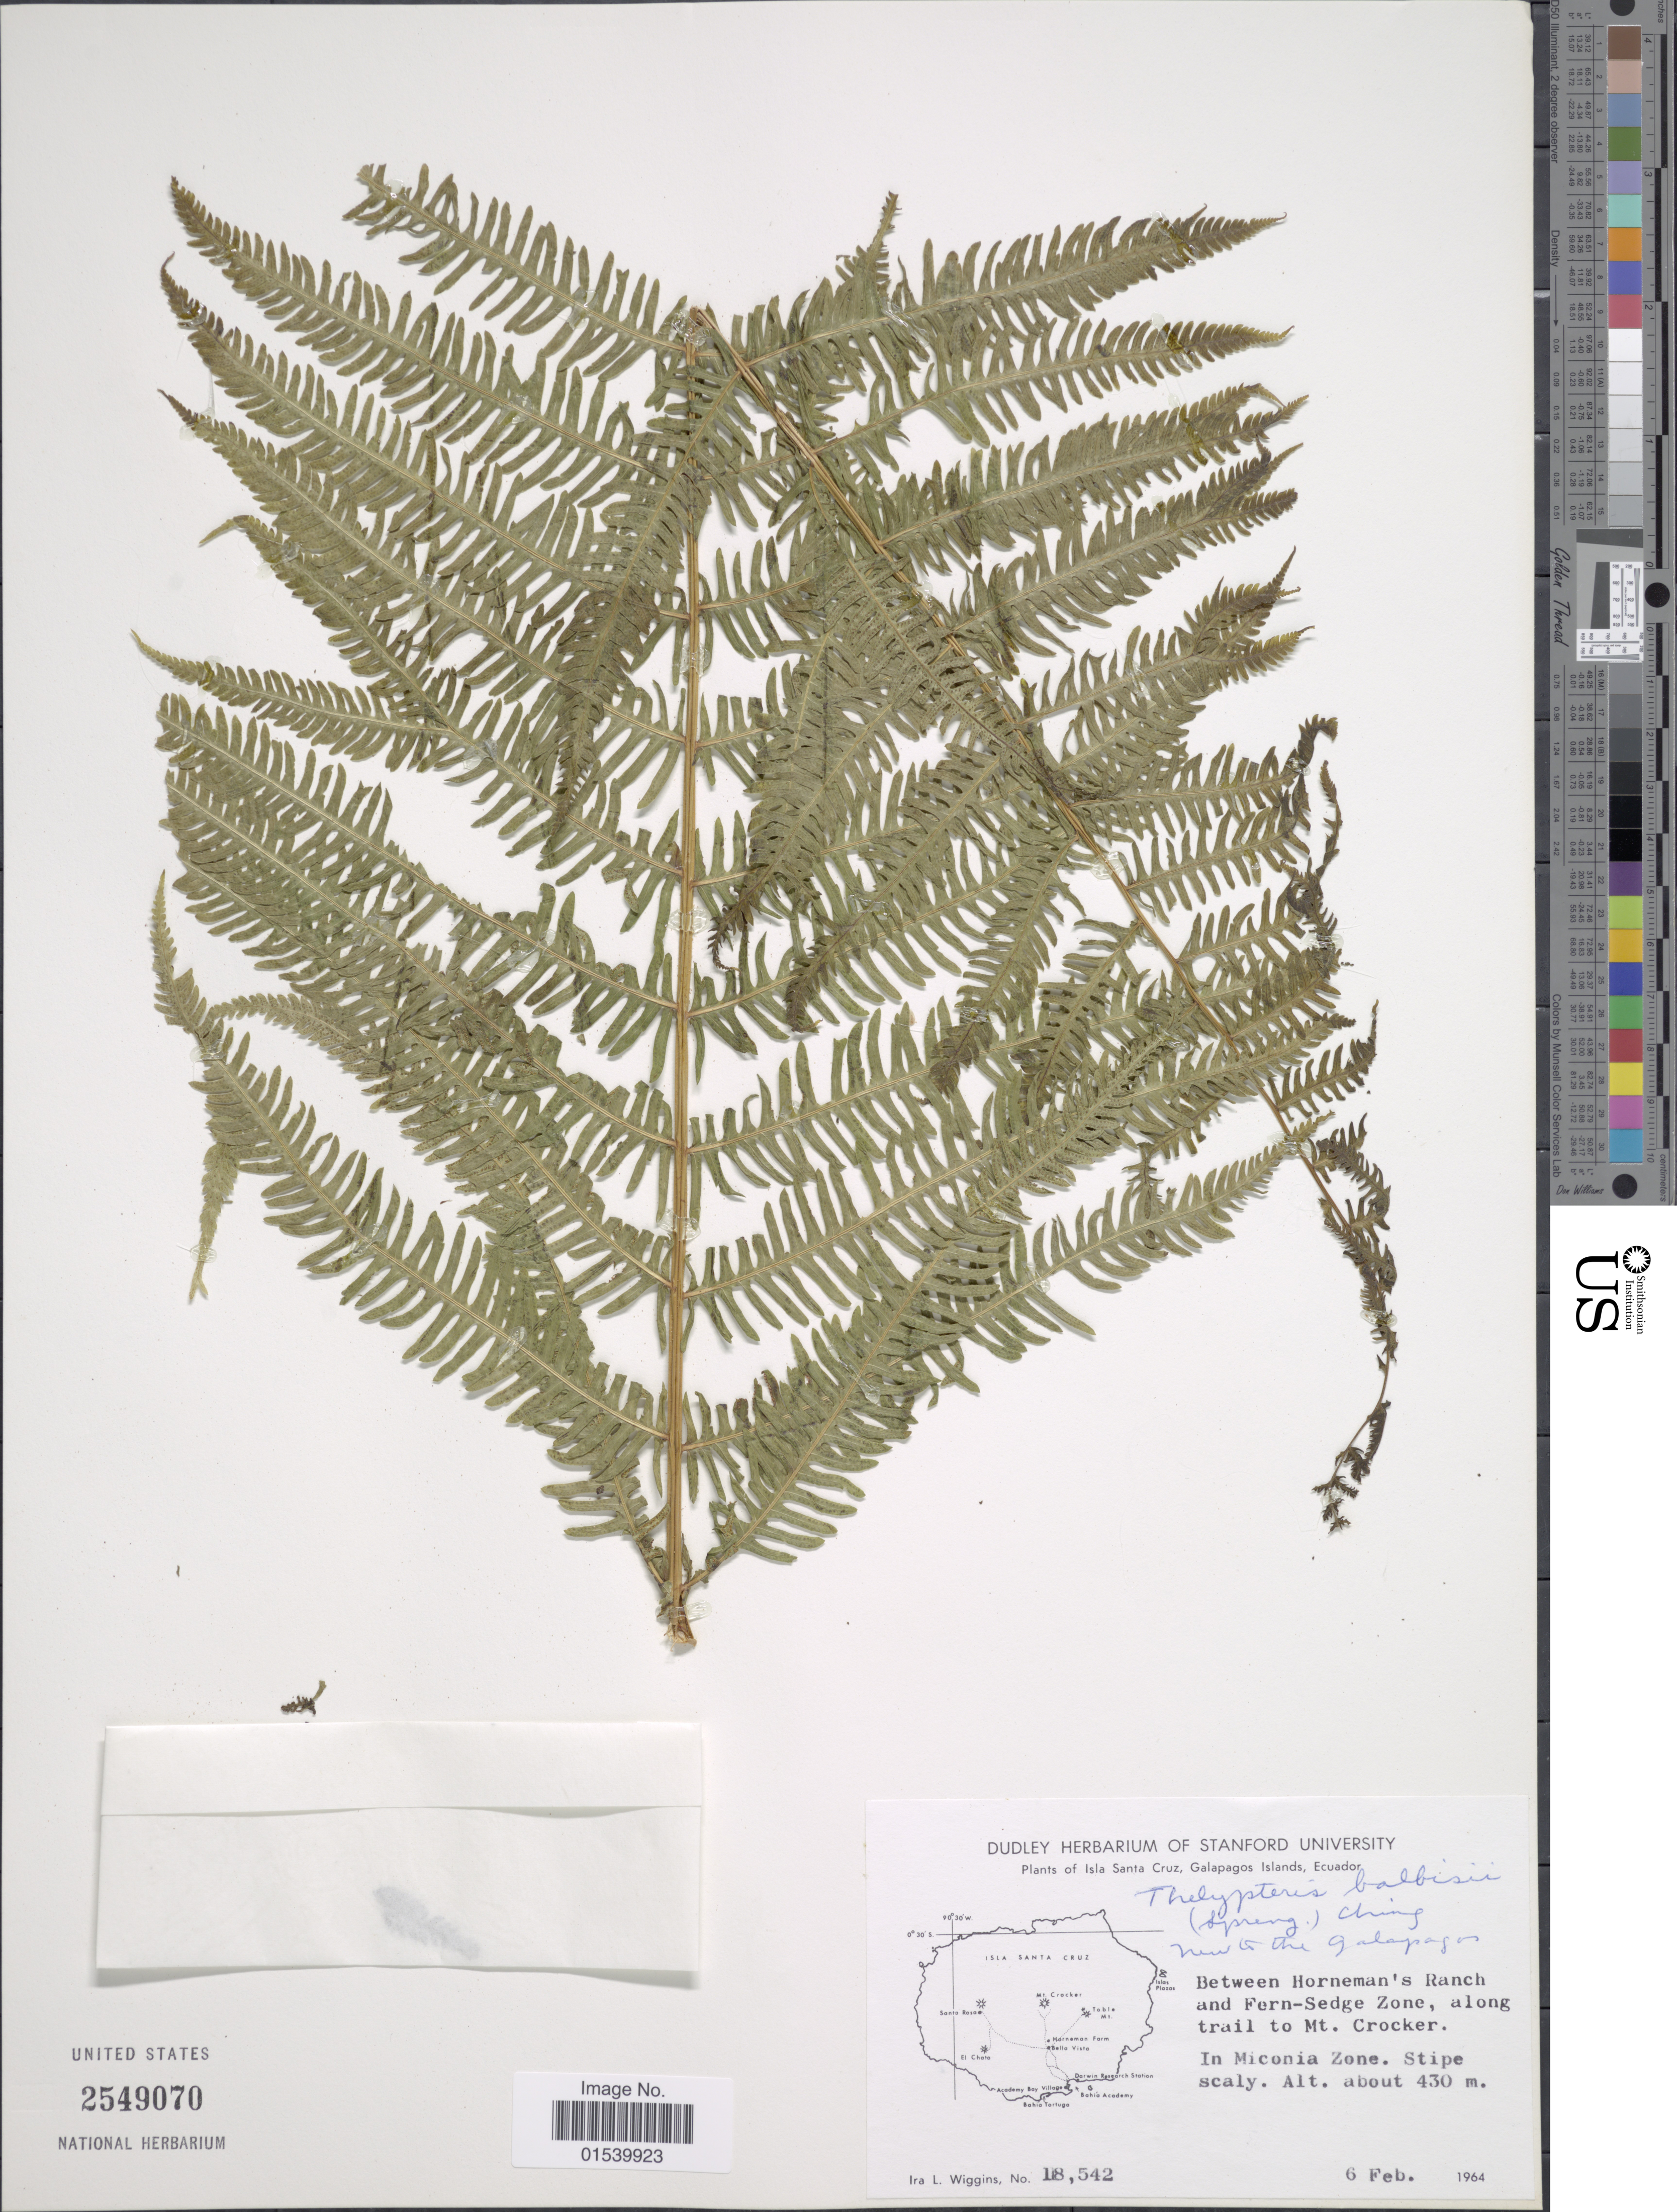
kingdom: Plantae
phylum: Tracheophyta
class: Polypodiopsida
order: Polypodiales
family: Thelypteridaceae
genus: Amauropelta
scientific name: Amauropelta balbisii (Spreng.) comb. nov., ined. 2015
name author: (Spreng.)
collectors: I. L. Wiggins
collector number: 18542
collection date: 1964-02-06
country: Ecuador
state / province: Colón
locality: Isla Santa Cruz, Galapagos Islands, Between Horneman's Ranch and fern-Sedge Zone, along trail to Mt. Crocker. In Miconia Zone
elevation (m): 430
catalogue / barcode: US 2549070